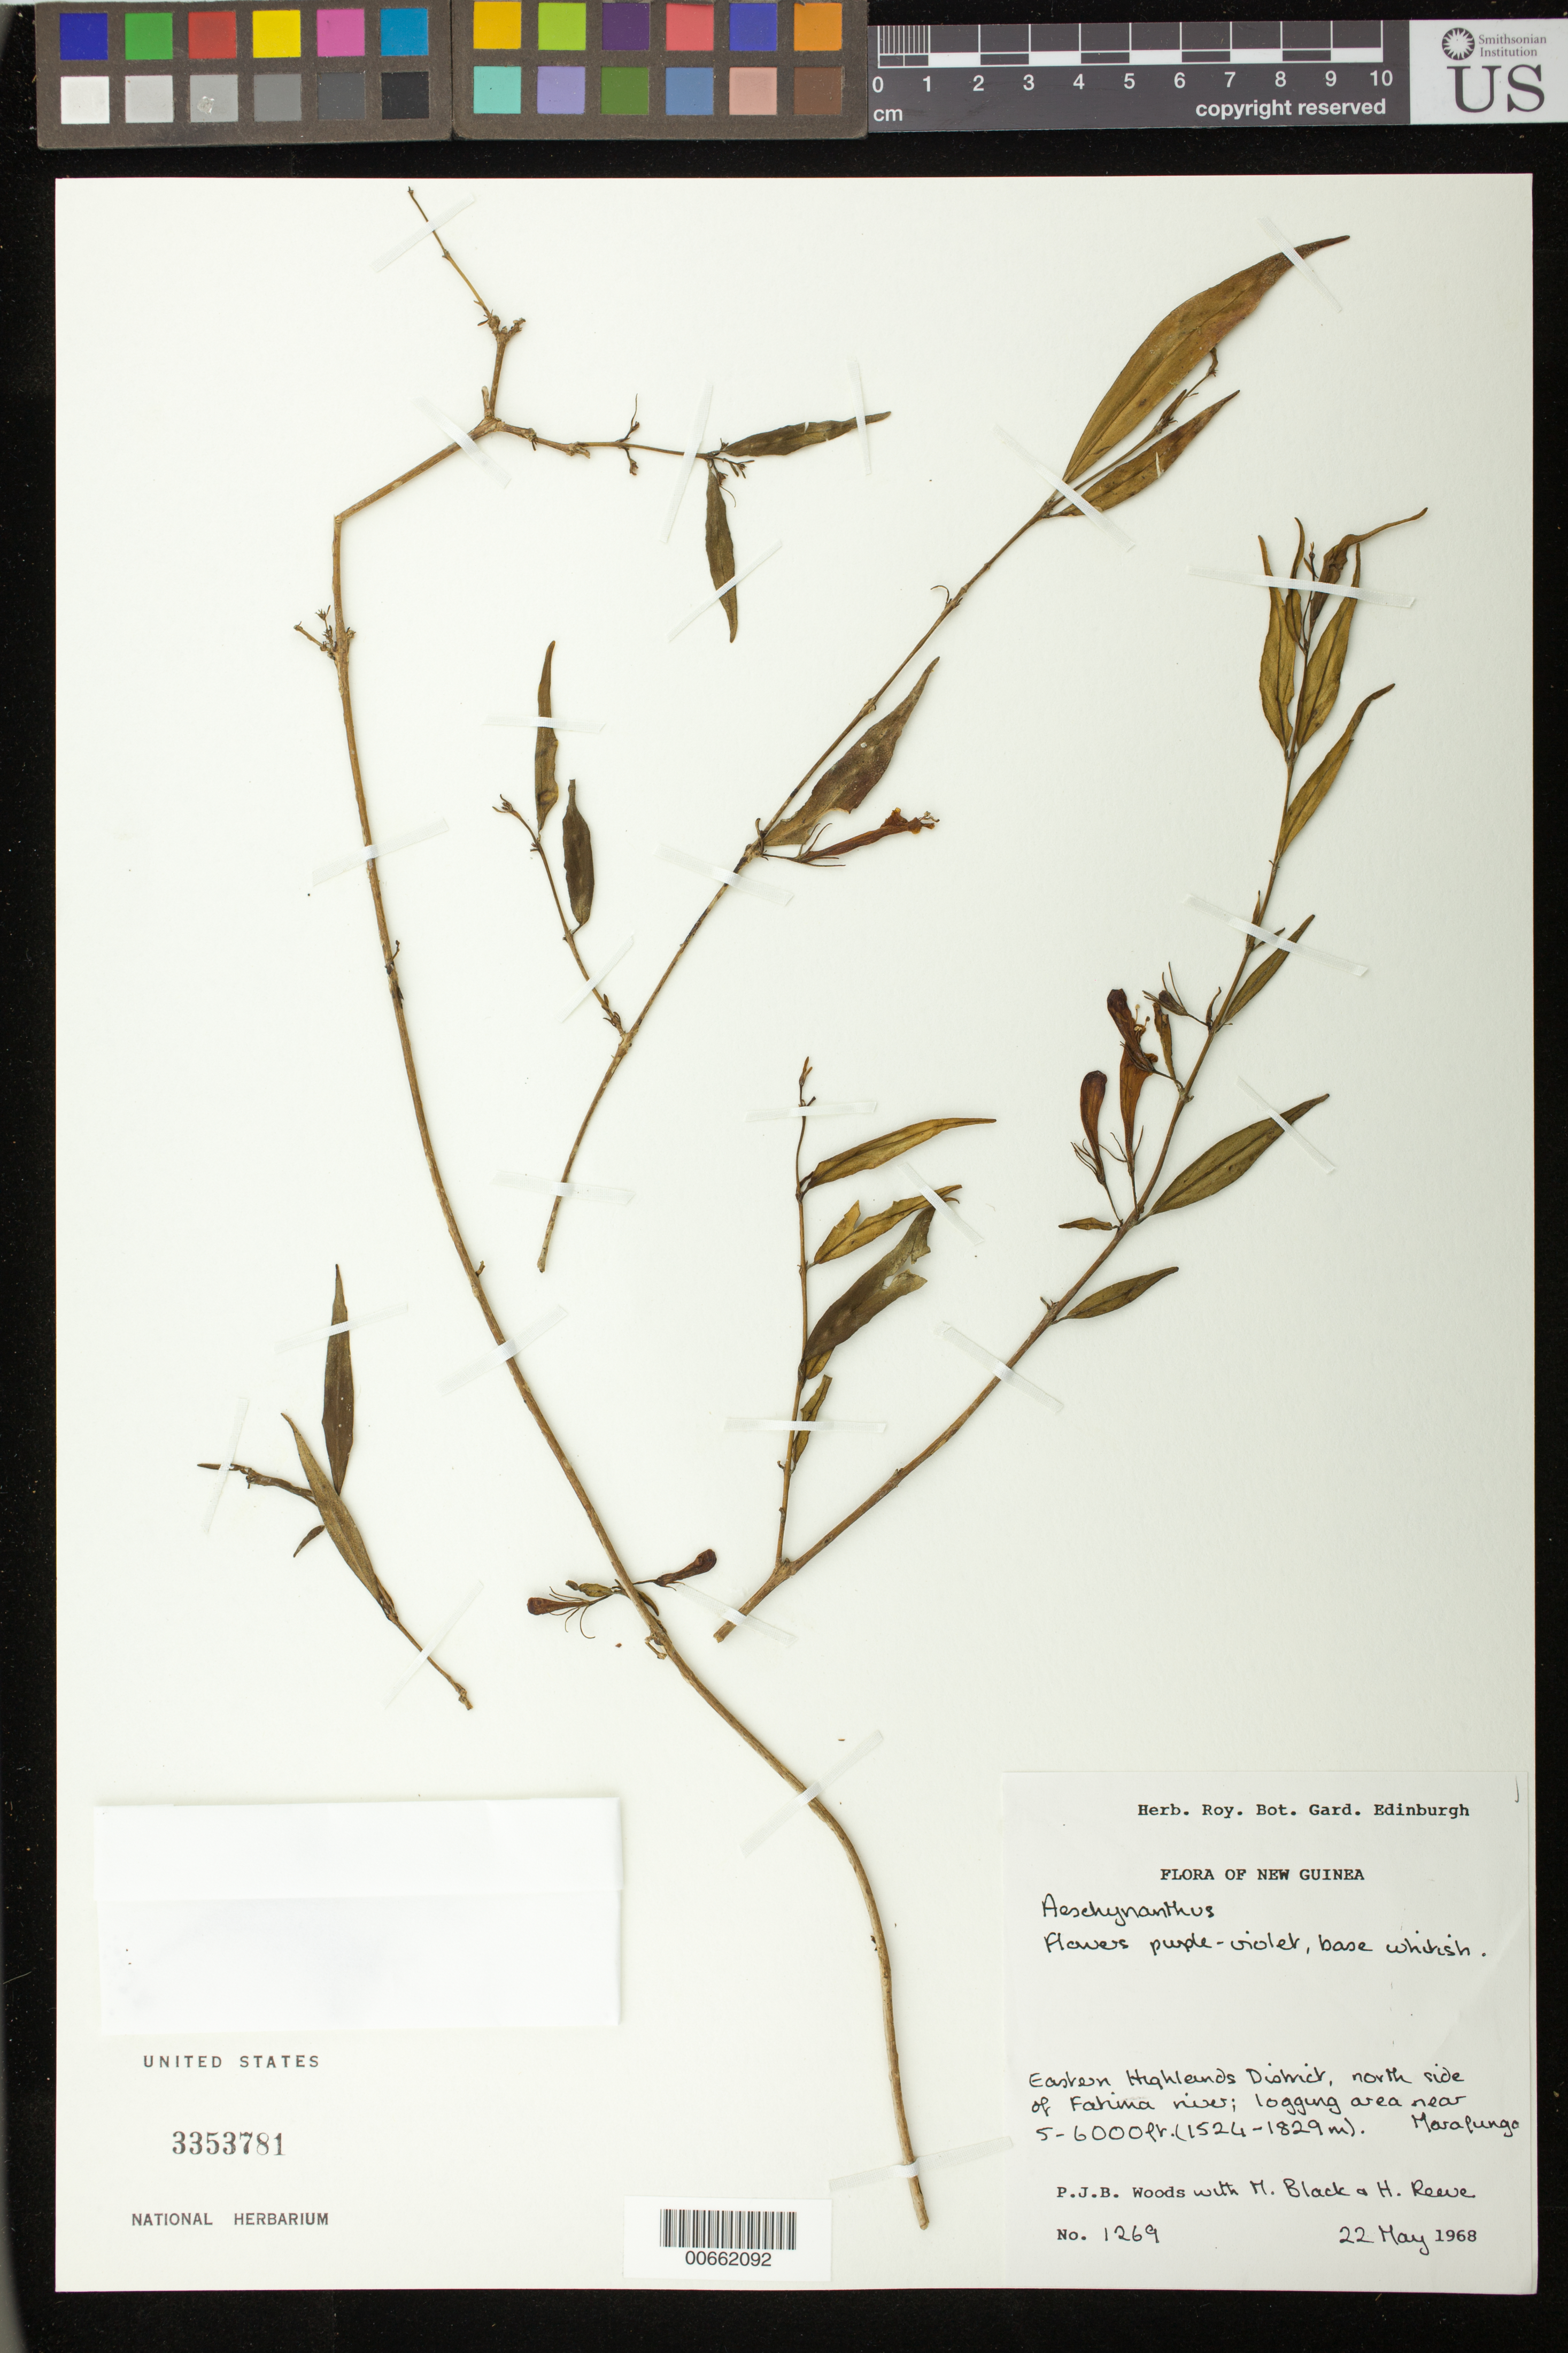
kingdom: Plantae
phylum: Tracheophyta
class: Magnoliopsida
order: Lamiales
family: Gesneriaceae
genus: Aeschynanthus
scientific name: Aeschynanthus sp.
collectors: P. Woods, M. Black & H. Reeves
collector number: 1269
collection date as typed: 22 May 1968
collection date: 1968-05-22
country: Papua New Guinea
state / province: Eastern Highlands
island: New Guinea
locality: Eastern Highlands District, north side of Fatima river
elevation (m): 1524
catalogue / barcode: US 3353781